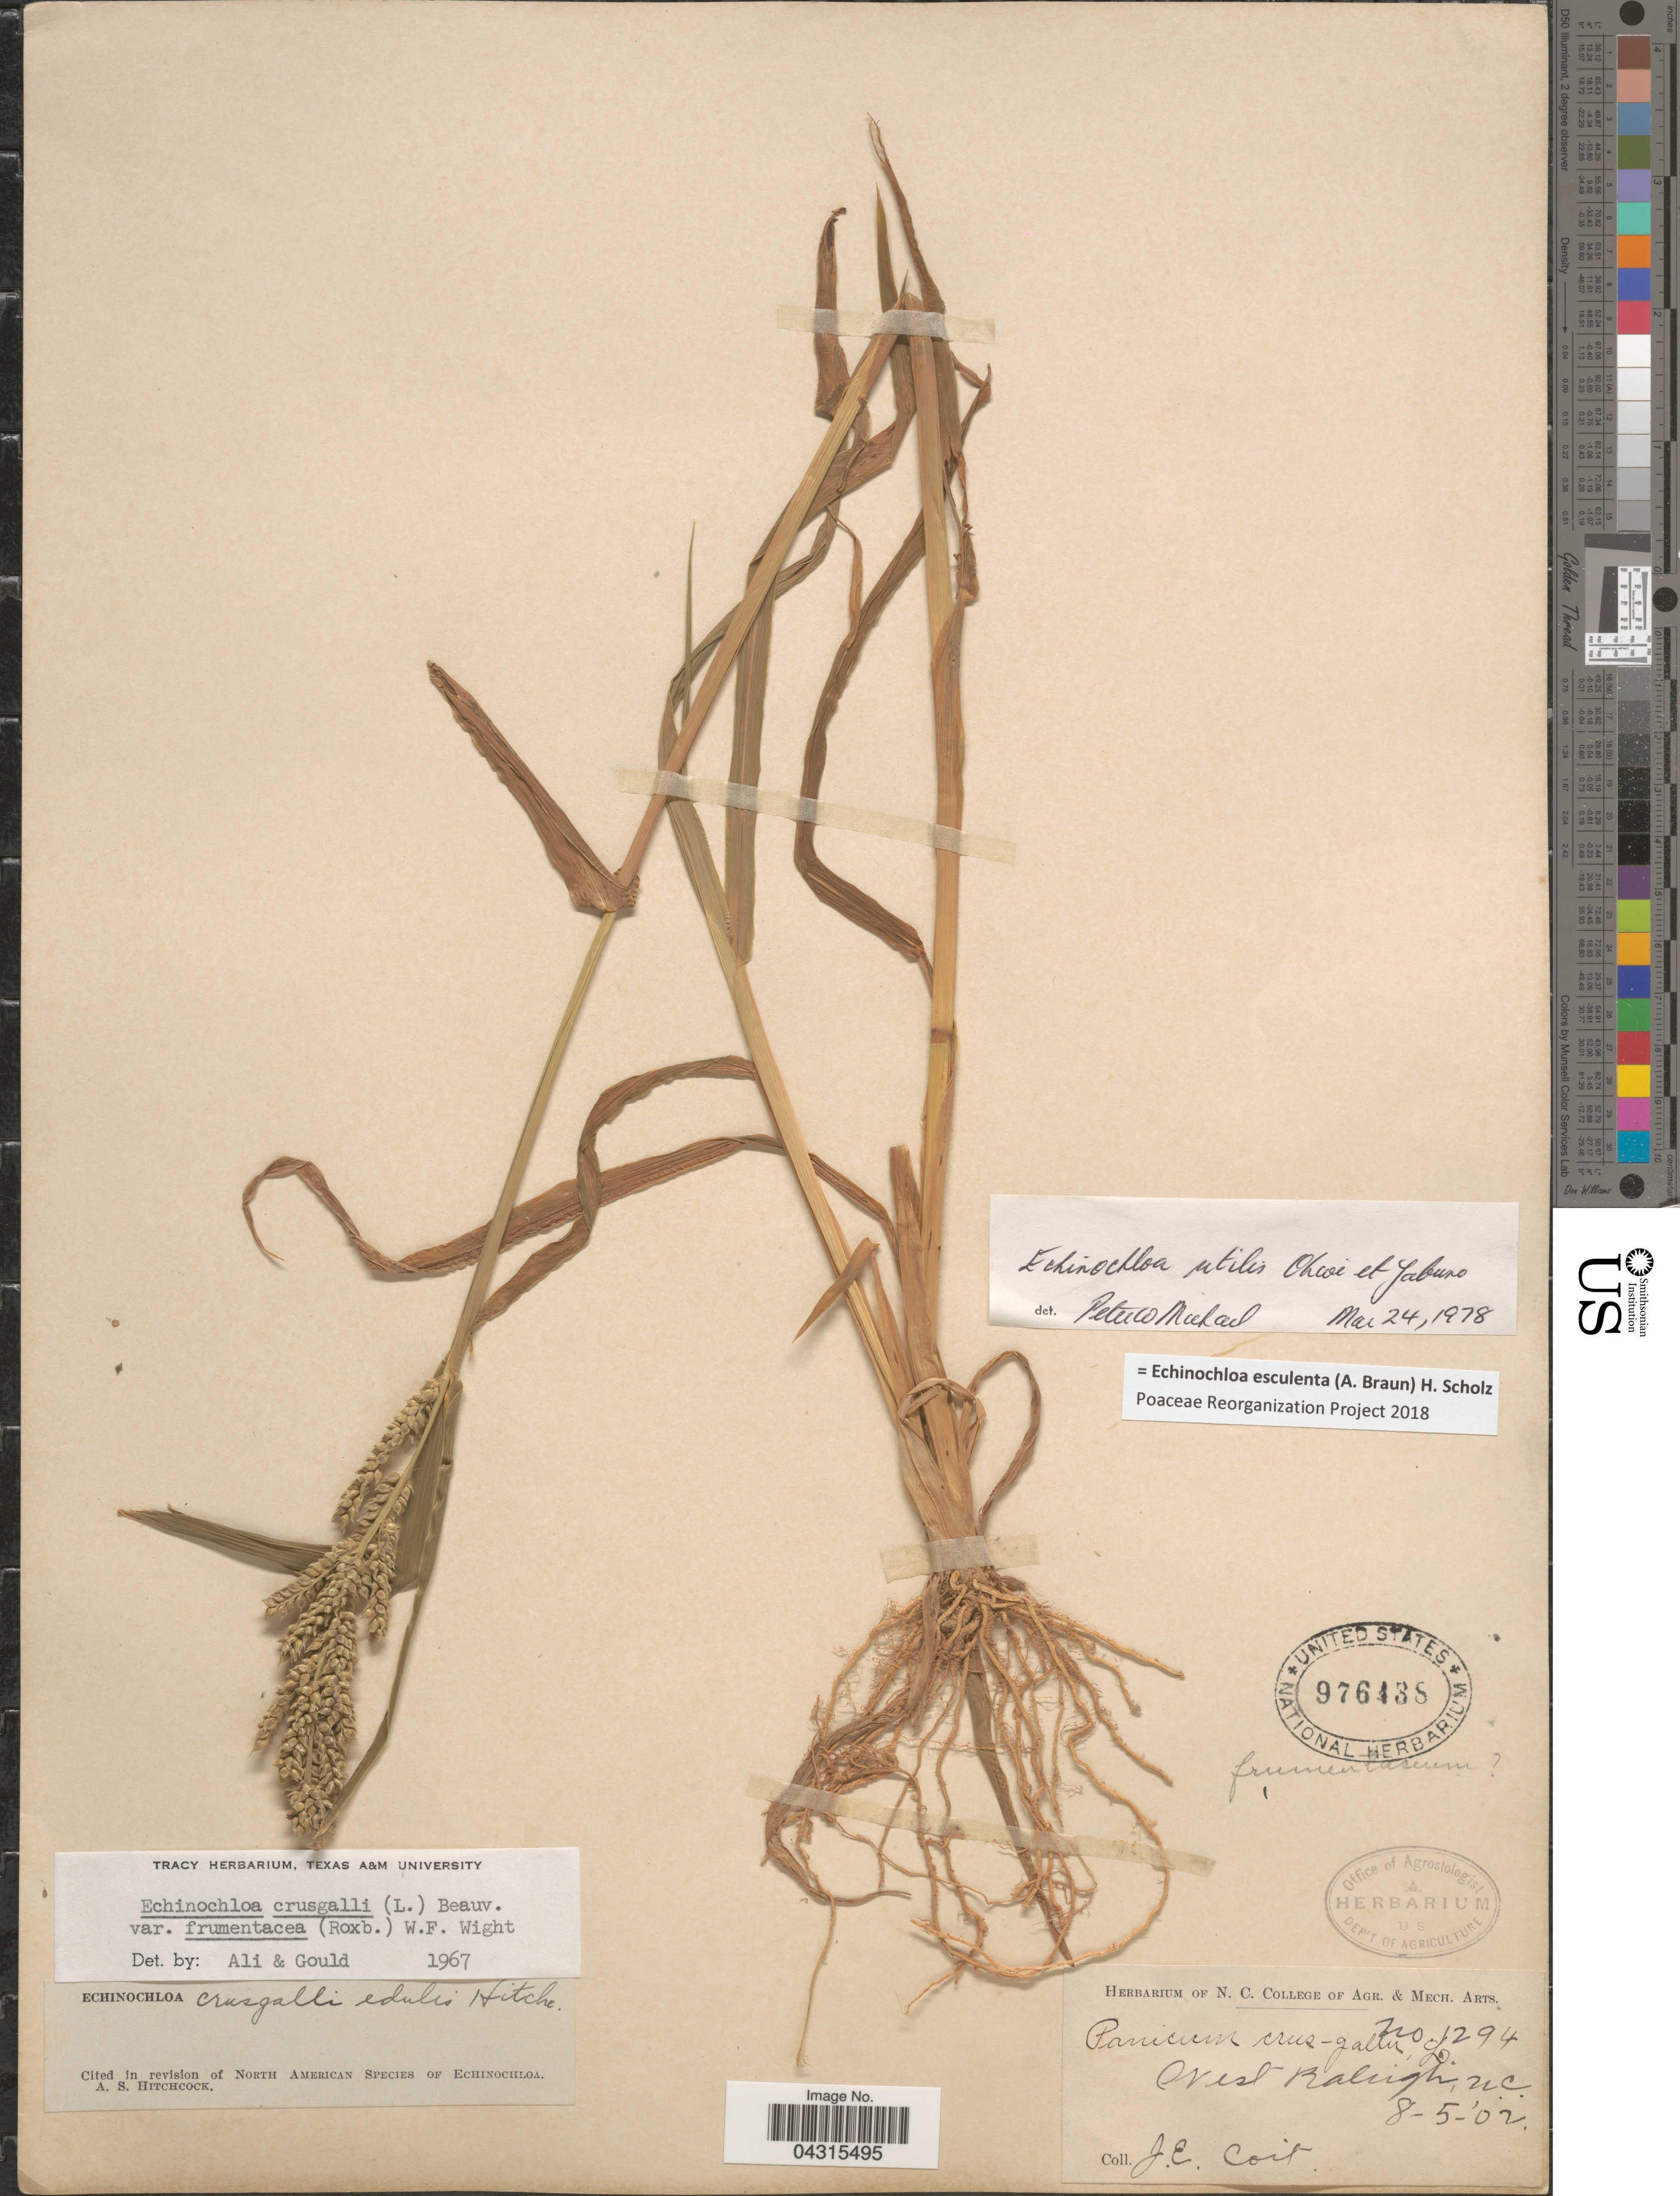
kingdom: Plantae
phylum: Tracheophyta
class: Liliopsida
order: Poales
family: Poaceae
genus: Echinochloa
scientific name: Echinochloa esculenta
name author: (A. Braun) H. Scholz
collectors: J. Coit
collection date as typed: Transcribed d/m/y: 5/8/2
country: United States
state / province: North Carolina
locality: West Raleigh.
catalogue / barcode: US 976488